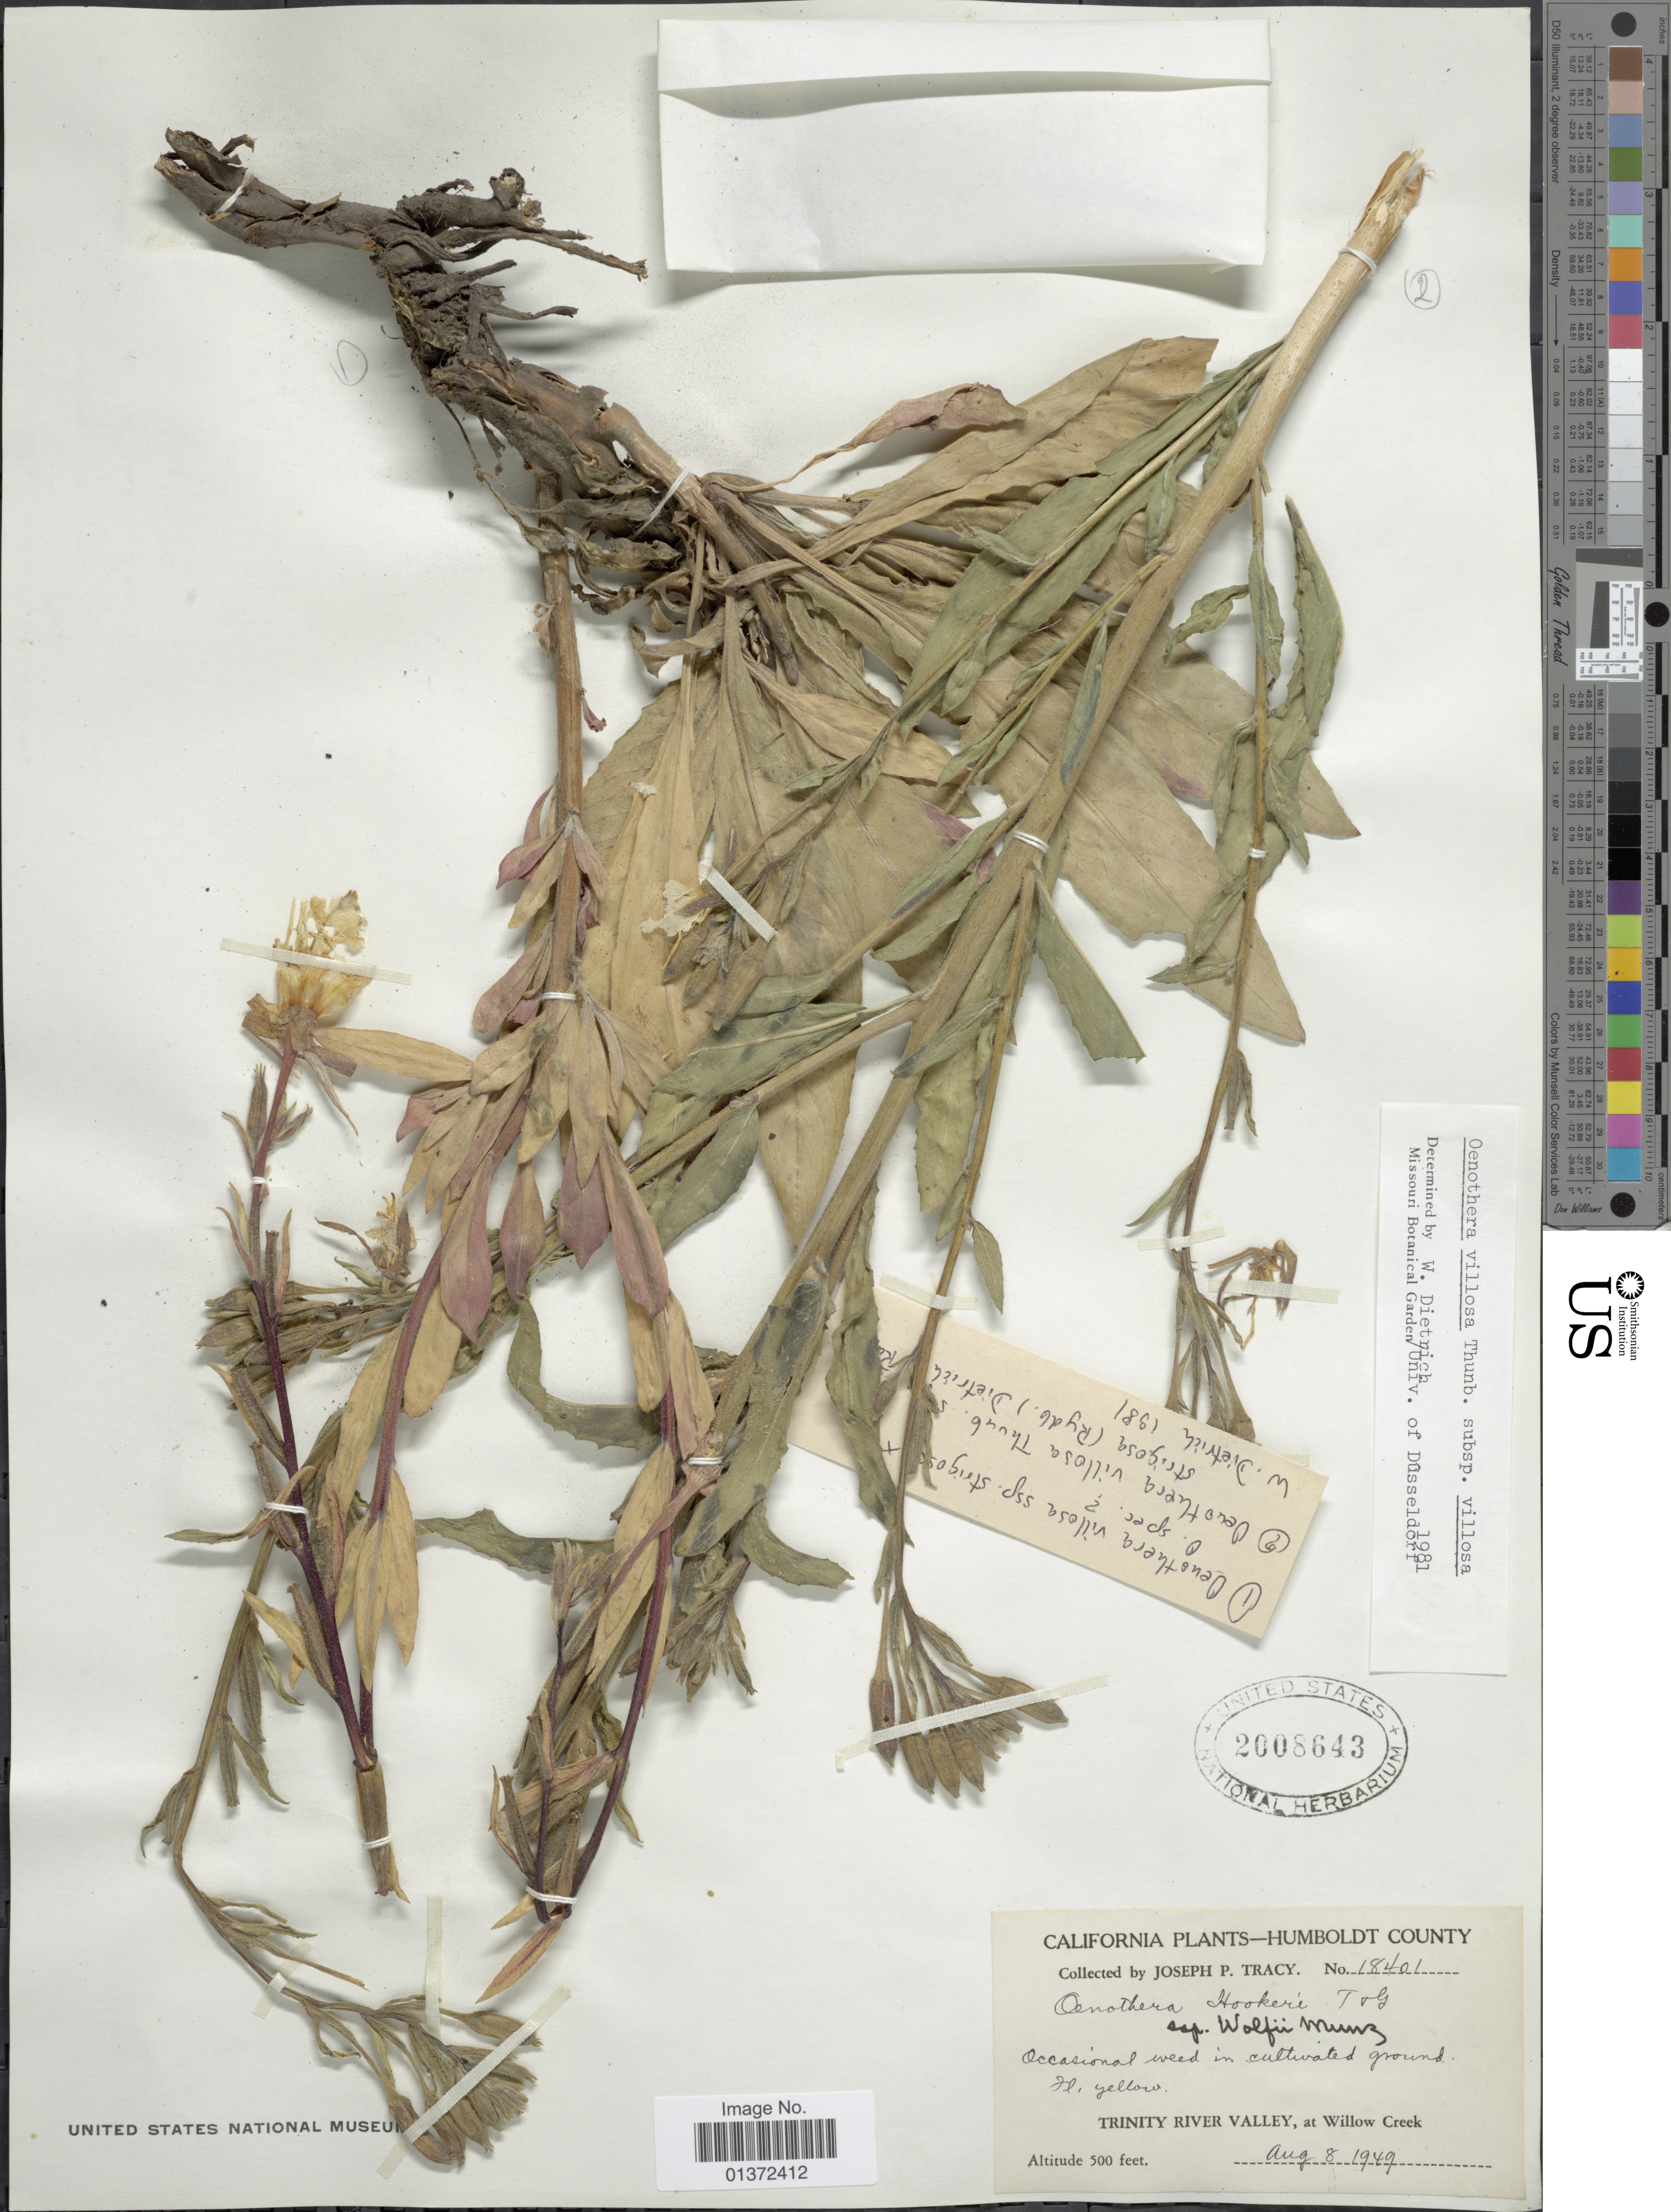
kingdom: Plantae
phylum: Tracheophyta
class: Magnoliopsida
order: Myrtales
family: Onagraceae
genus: Oenothera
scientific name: Oenothera villosa subsp. villosa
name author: Thunb.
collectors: J. Tracy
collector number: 18401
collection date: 1949-08-08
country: United States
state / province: California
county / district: Humboldt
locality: Humboldt County, Trinity River Valley, at Willow Creek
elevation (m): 152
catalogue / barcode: US 2008643